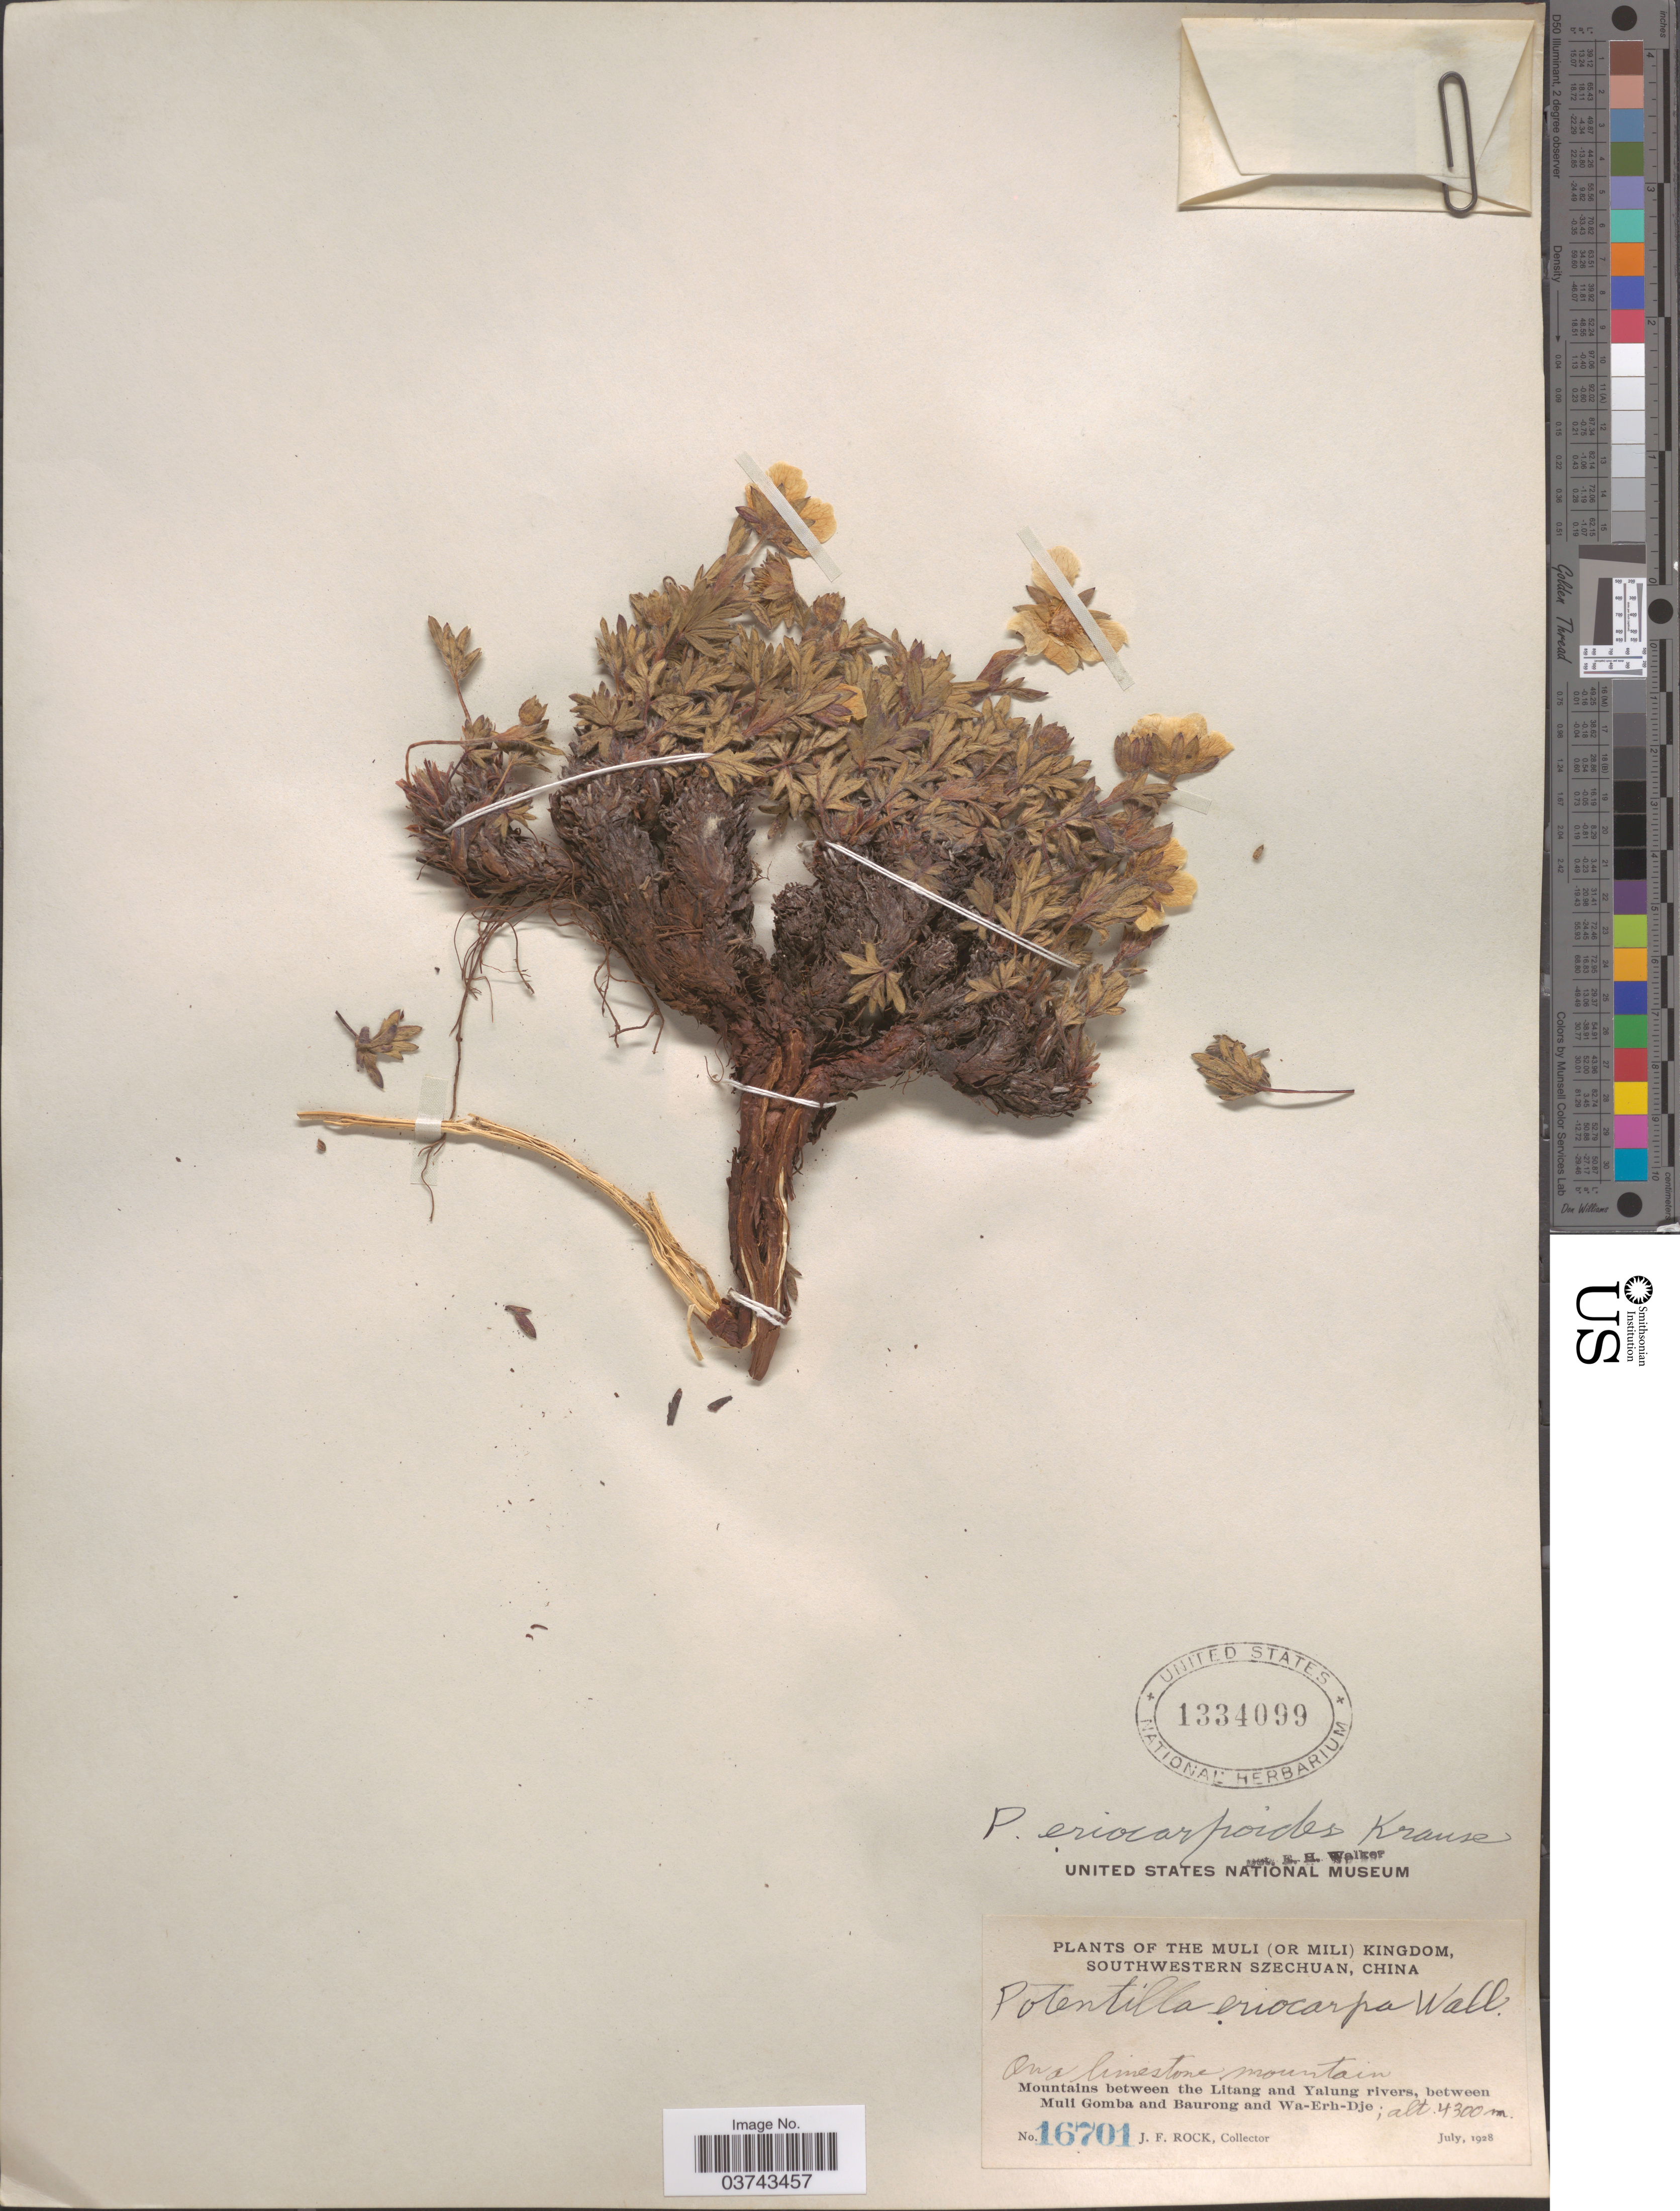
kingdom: Plantae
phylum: Tracheophyta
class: Magnoliopsida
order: Rosales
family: Rosaceae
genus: Potentilla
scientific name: Potentilla eriocarpoides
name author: J. Krause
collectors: J. Rock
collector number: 16701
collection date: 1928-07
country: China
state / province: Sichuan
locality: The Muli (or Mili) Kingdom, Southwestern Szechuan. Mountains between the Litang and Yalung rivers, between Muli Gomba and Baurong and Wa-Erh-Dje.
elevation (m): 4300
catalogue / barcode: US 1334099